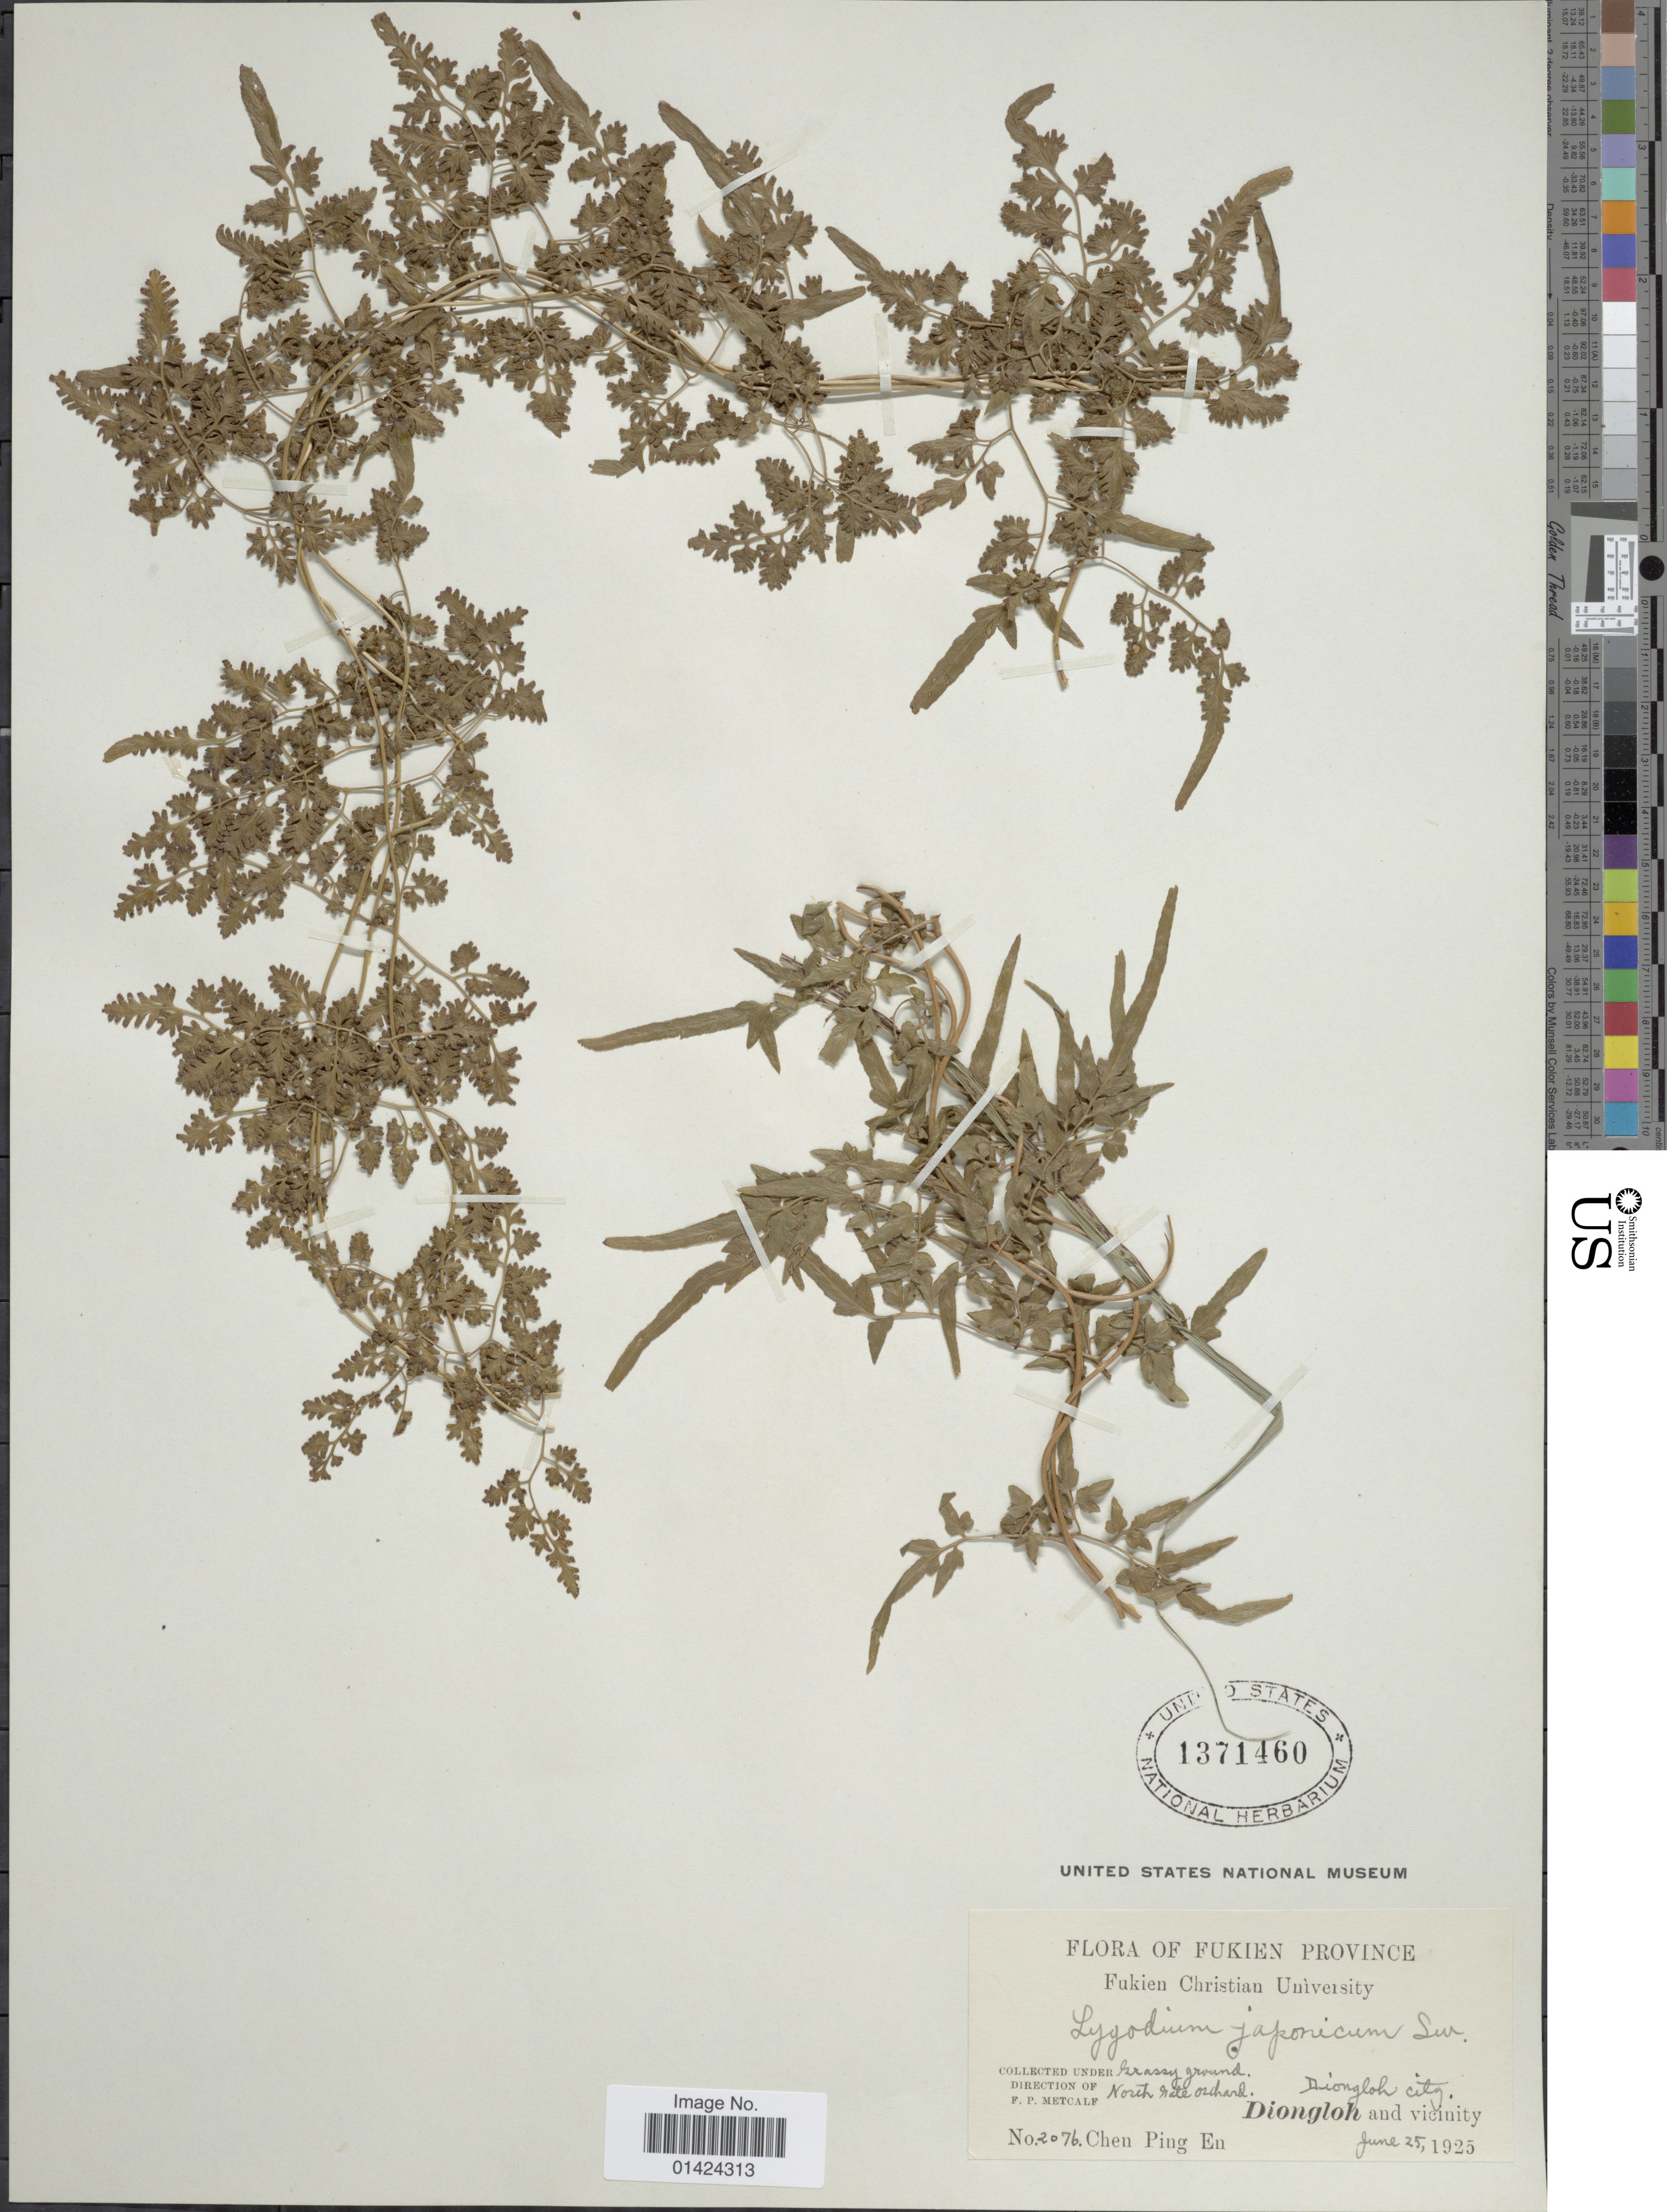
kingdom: Plantae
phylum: Tracheophyta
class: Polypodiopsida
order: Schizaeales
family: Lygodiaceae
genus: Lygodium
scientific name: Lygodium japonicum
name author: (Thunb.) Sw.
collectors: P. E. Chen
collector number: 2076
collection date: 1925-06-25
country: China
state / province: Fujian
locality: Fukien Province. North rate orchard. Diongloh city. Diongloh and vicinity. [interpreted]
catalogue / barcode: US 1371460